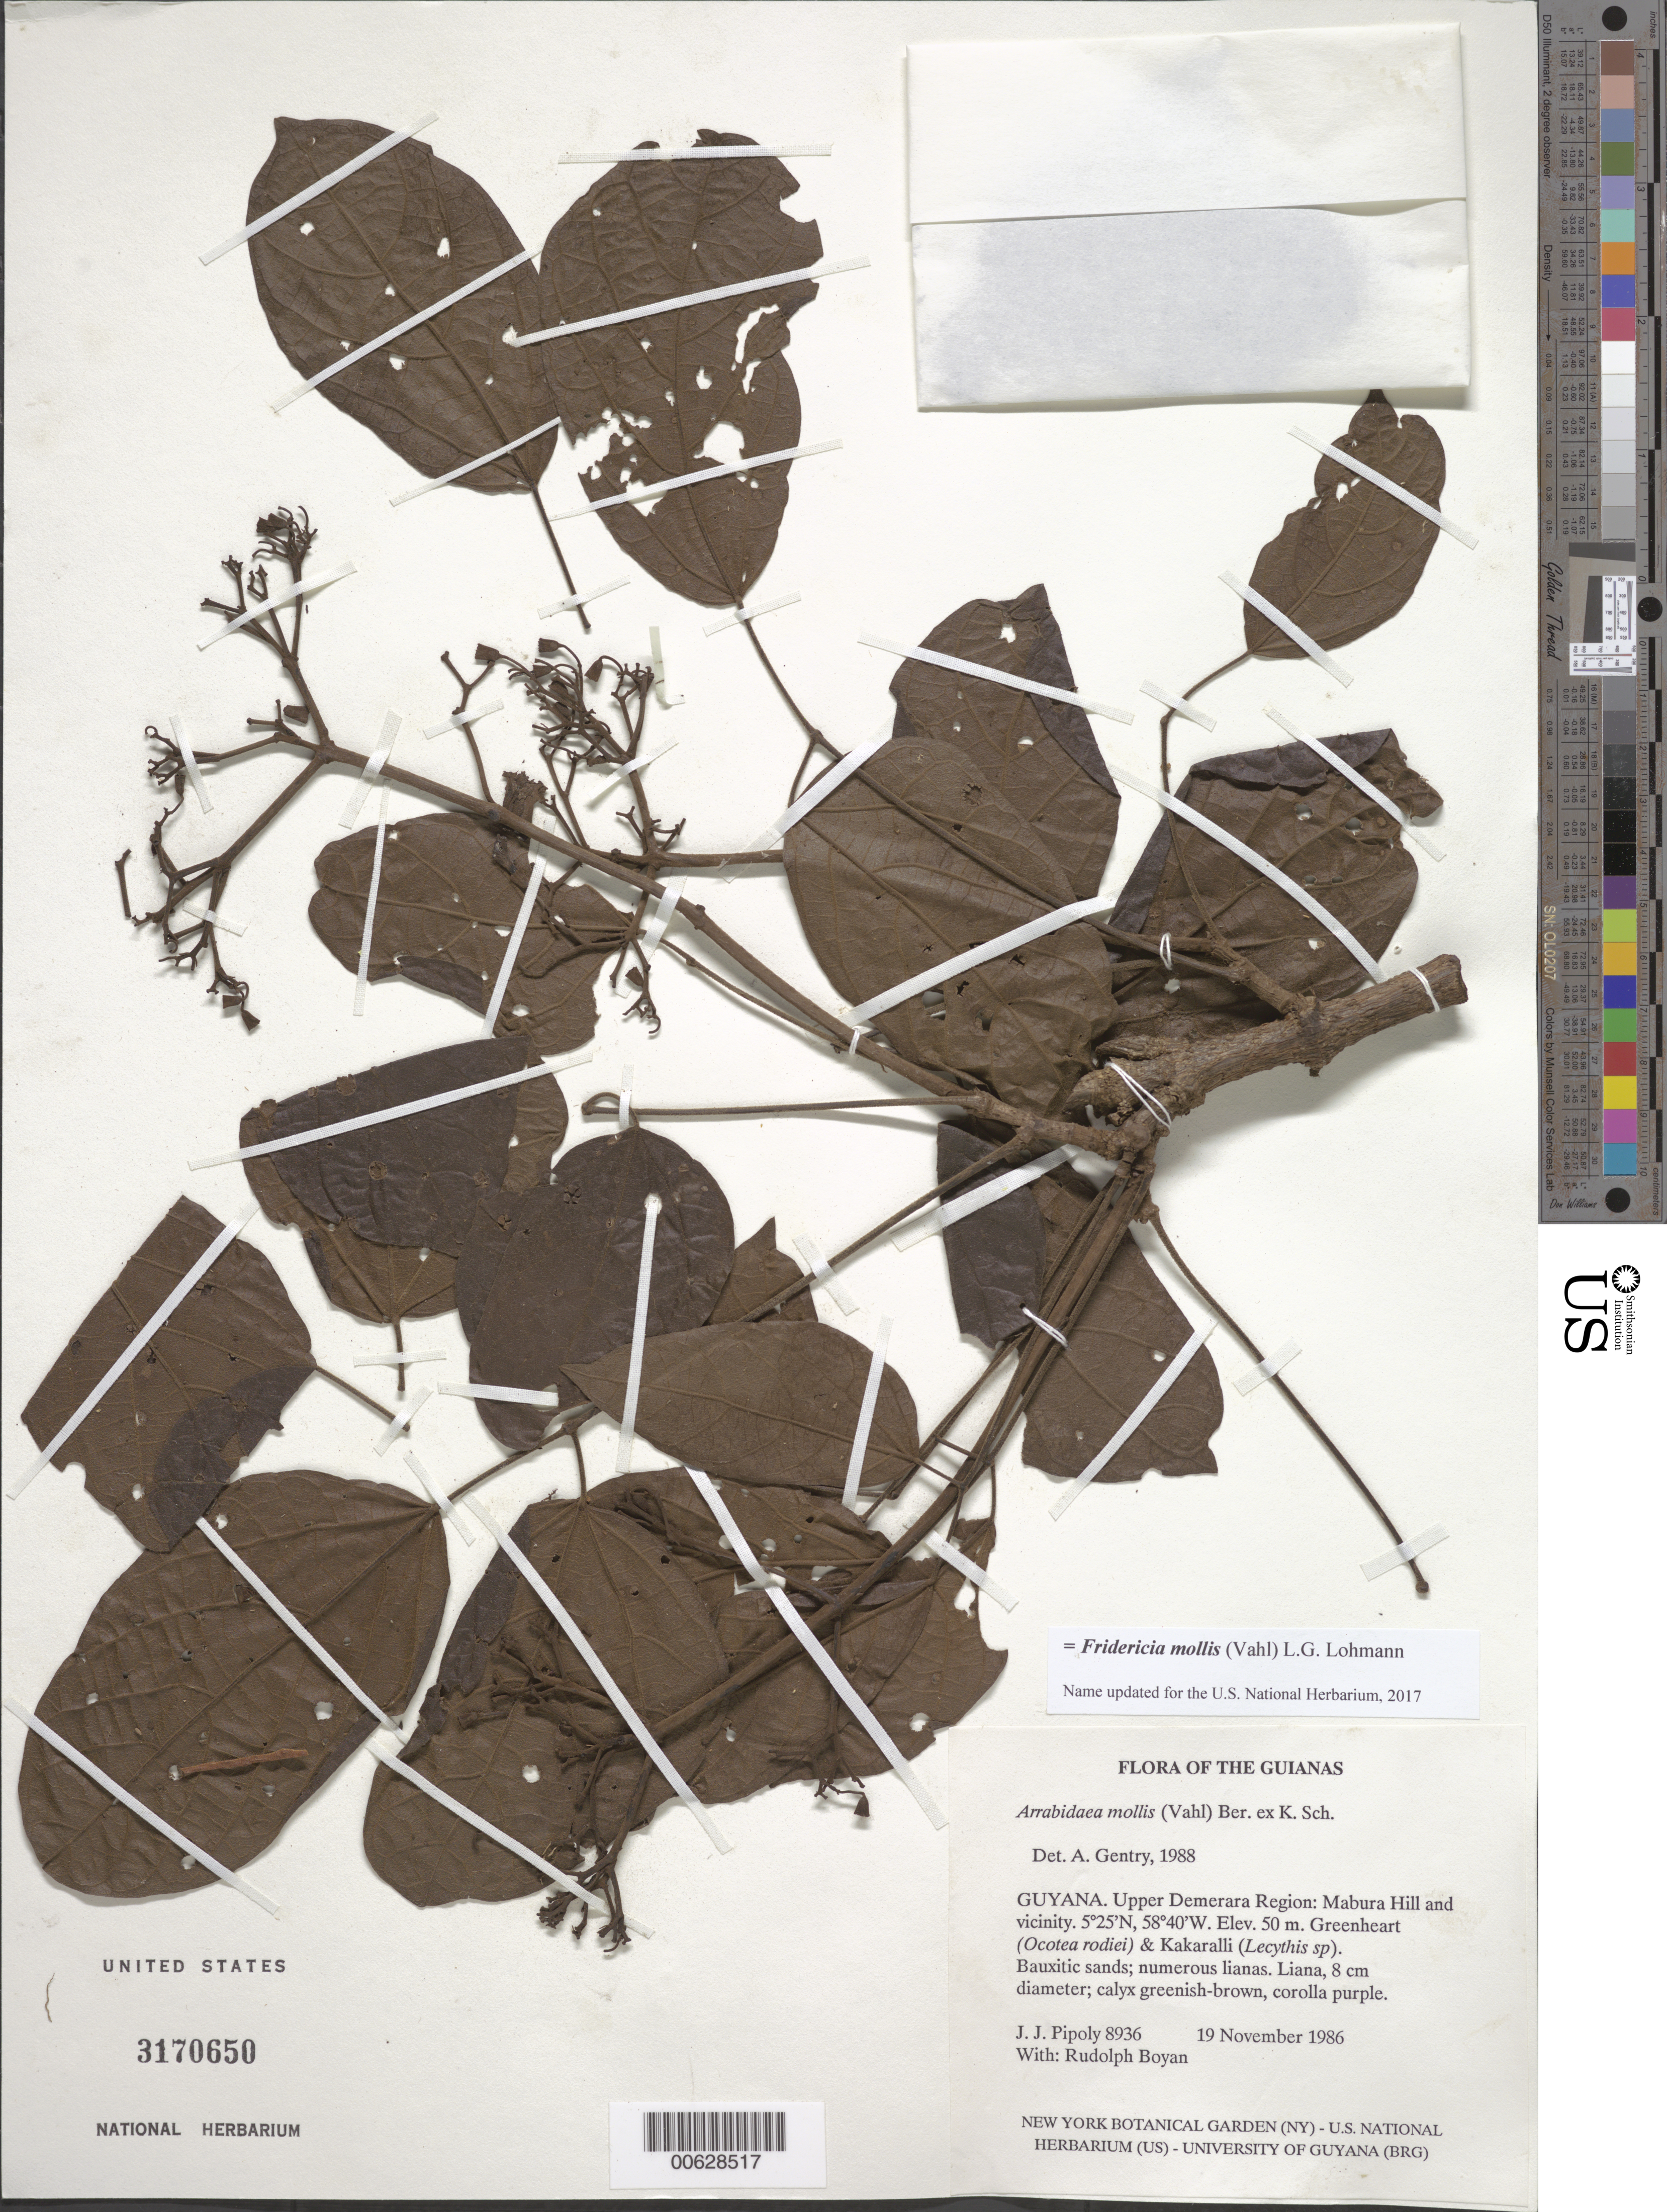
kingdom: Plantae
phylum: Tracheophyta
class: Magnoliopsida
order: Lamiales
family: Bignoniaceae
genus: Fridericia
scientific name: Fridericia mollis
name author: (Vahl) L.G. Lohmann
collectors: J. J. Pipoly & R. Boyan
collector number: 8936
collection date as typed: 19 November 1986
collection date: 1986-11-19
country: Guyana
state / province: U. Demerara-Berbice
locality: Mabura Hill and vicinity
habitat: Forest on bauxitic sands. Greenheart (Ocotea rodiaei) and Kakaralli (Lecythis sp). Numerous lianas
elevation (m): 50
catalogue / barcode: US 3170650